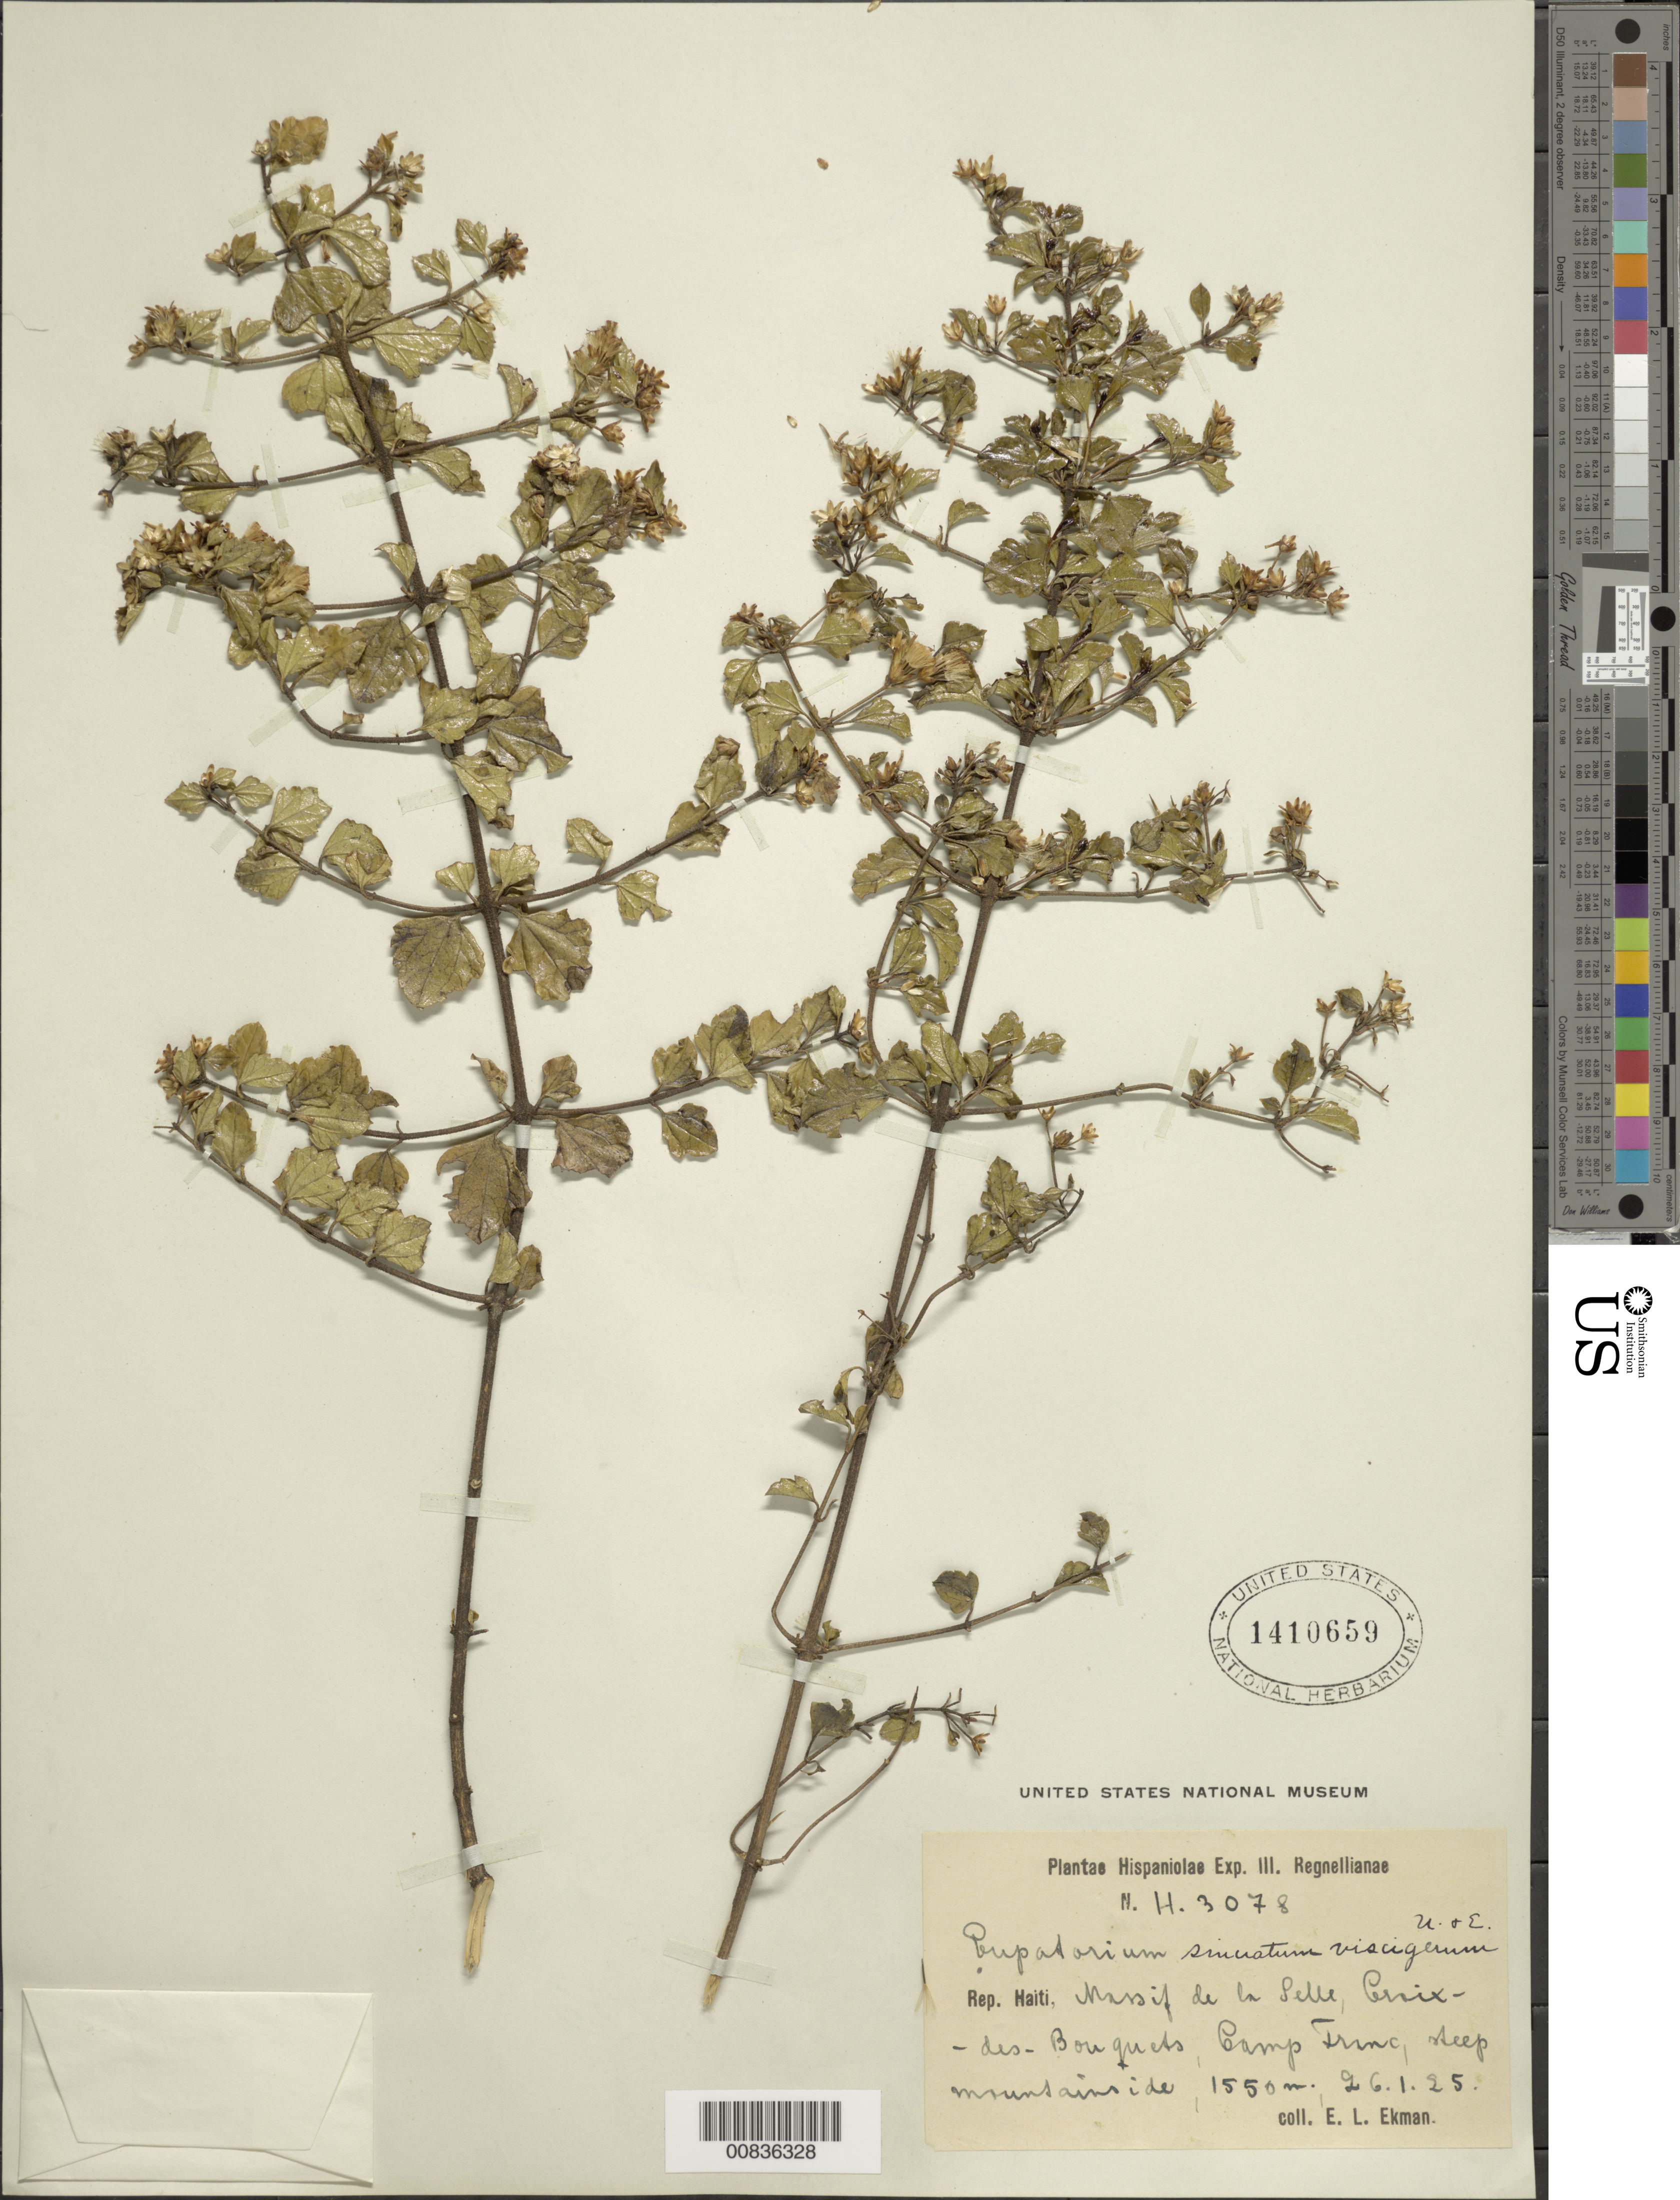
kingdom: Plantae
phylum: Tracheophyta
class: Magnoliopsida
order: Asterales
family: Asteraceae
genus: Chromolaena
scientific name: Chromolaena sinuata var. viscigerum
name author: Urb.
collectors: E. L. Ekman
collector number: H 3078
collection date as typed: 26 Jan 1925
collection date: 1925-01-26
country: Haiti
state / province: Ouest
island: Hispaniola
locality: Massif de la Selle, Croix-des-Bouquets, Camp Franc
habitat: Steep mountainside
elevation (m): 1550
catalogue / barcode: US 1410659